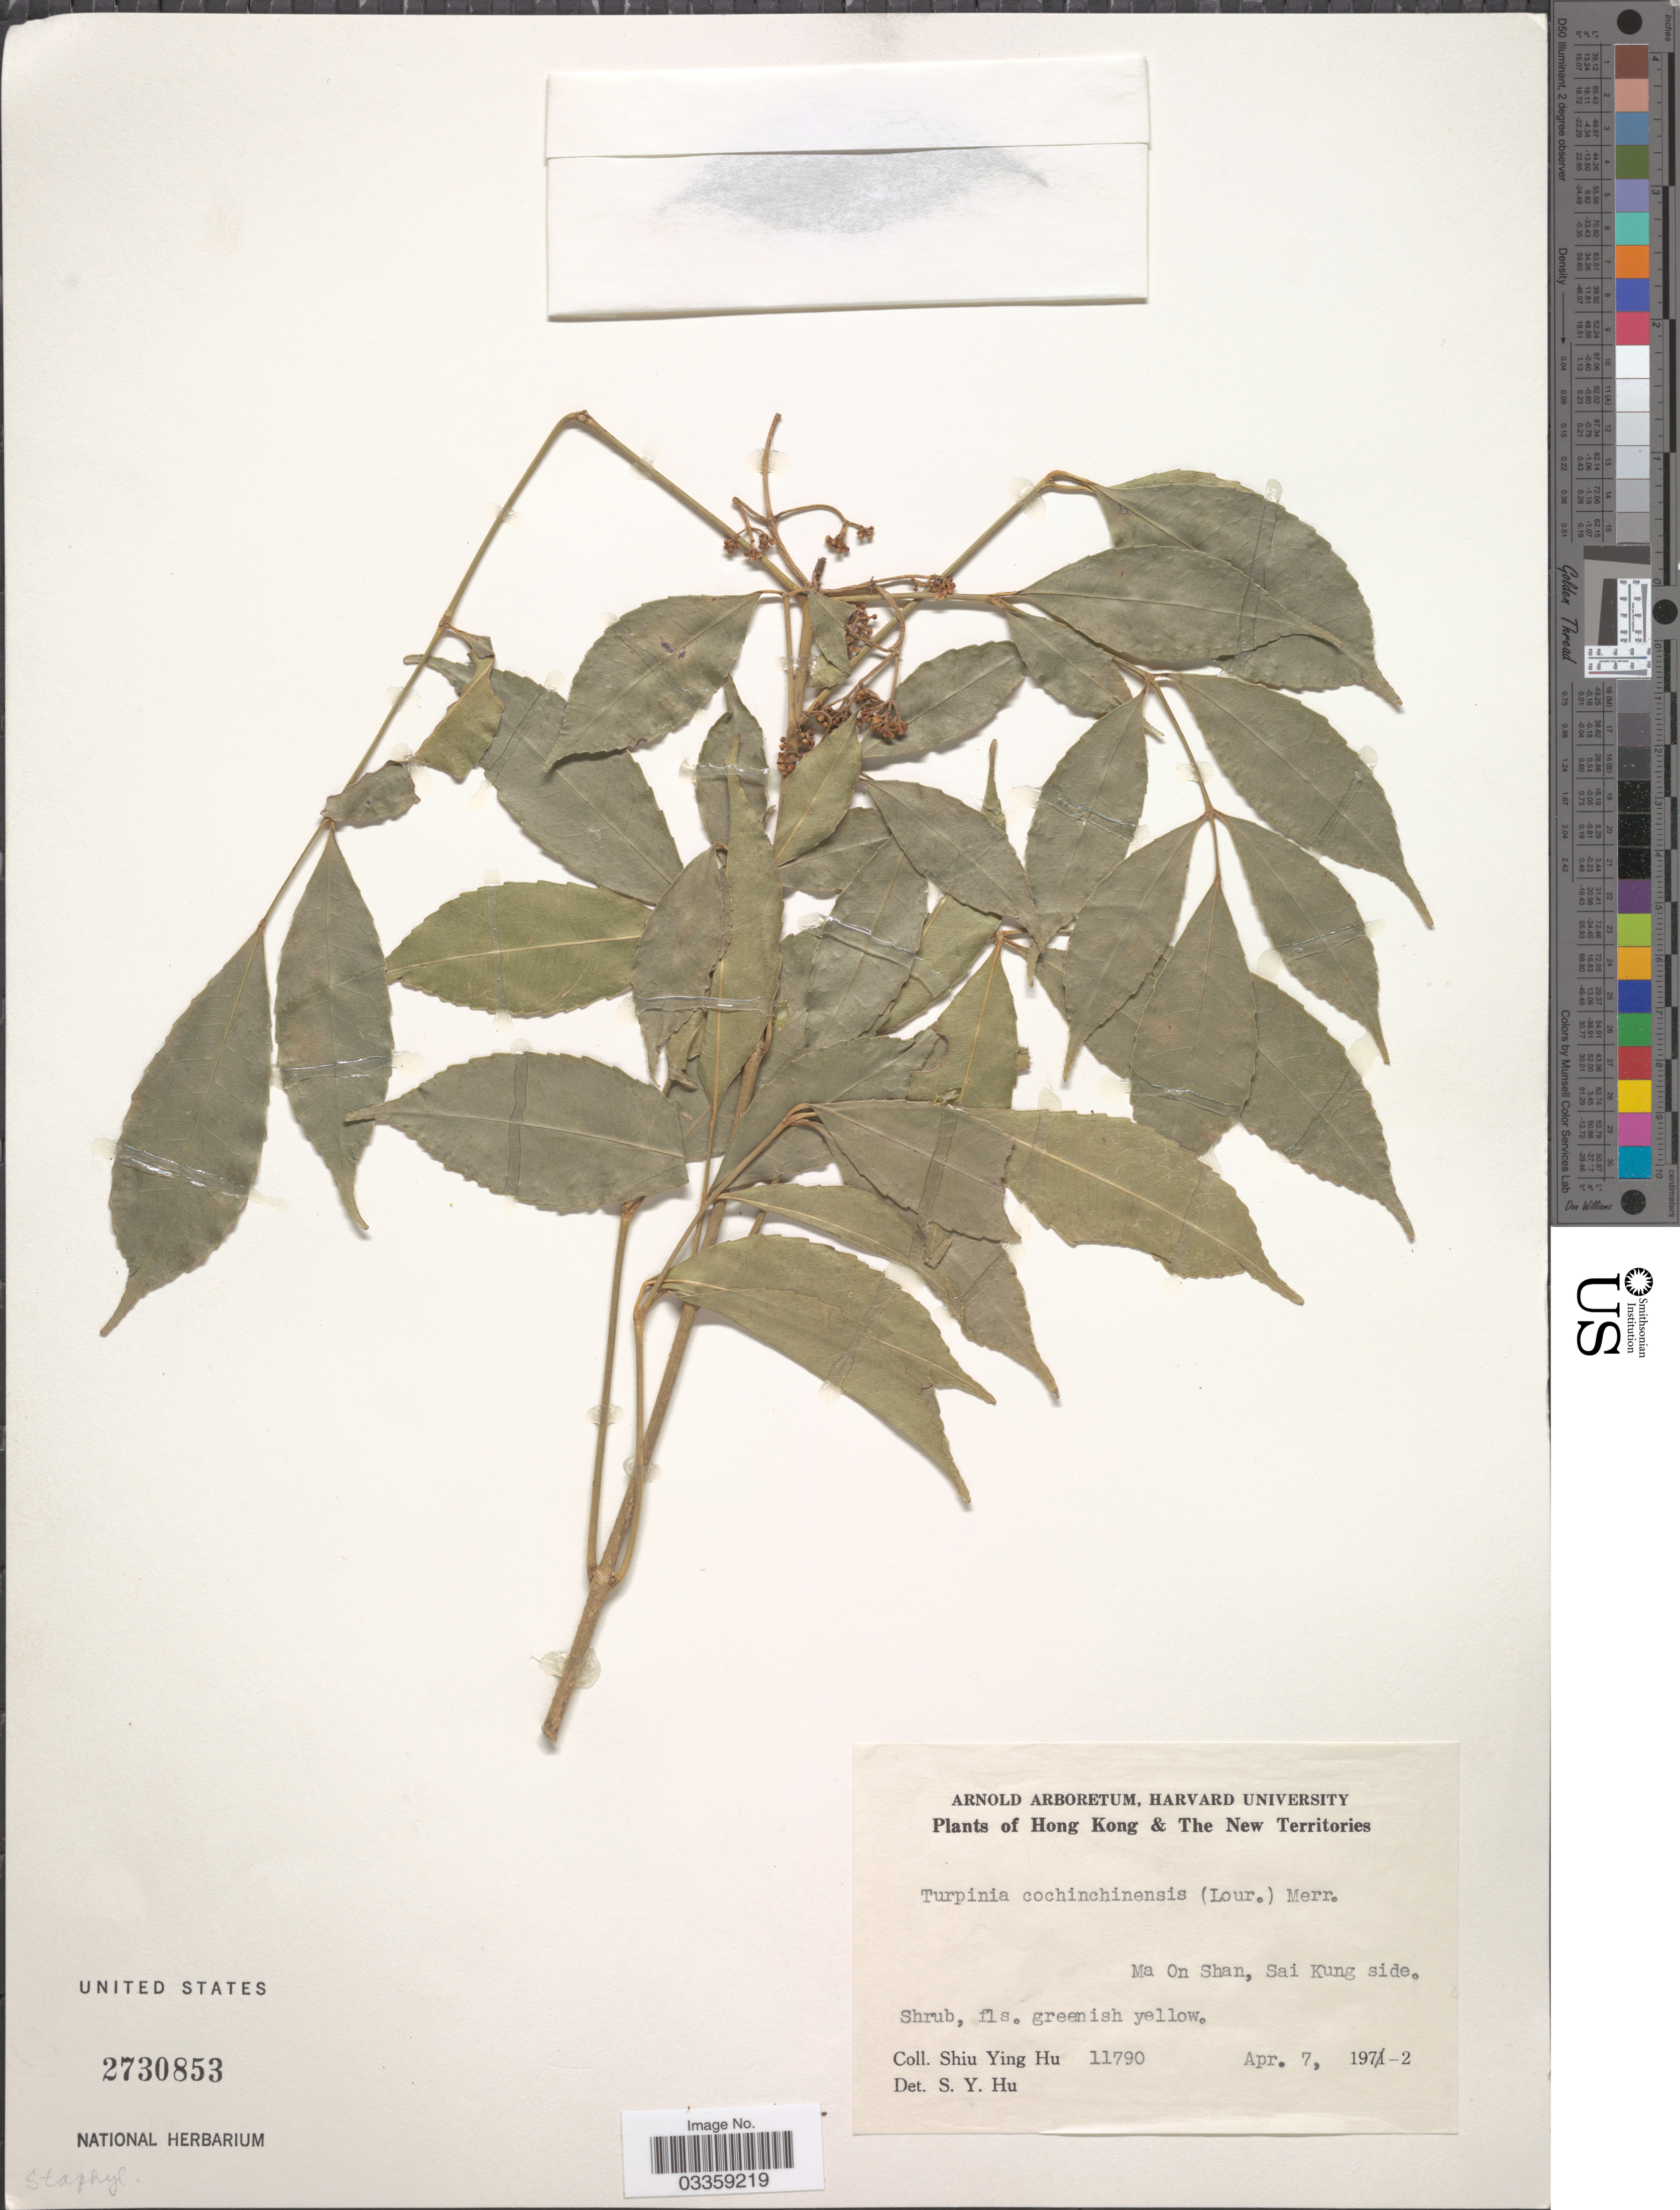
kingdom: Plantae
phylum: Tracheophyta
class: Magnoliopsida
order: Crossosomatales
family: Staphyleaceae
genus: Turpinia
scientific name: Turpinia cochinchinense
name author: (Lour.) Merr.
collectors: S. Y. Hu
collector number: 11790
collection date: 1972-04-07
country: China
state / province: Hong Kong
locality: Hong Kong & The New Territories, Ma On Shan, Sai Kung side.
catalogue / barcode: US 2730853